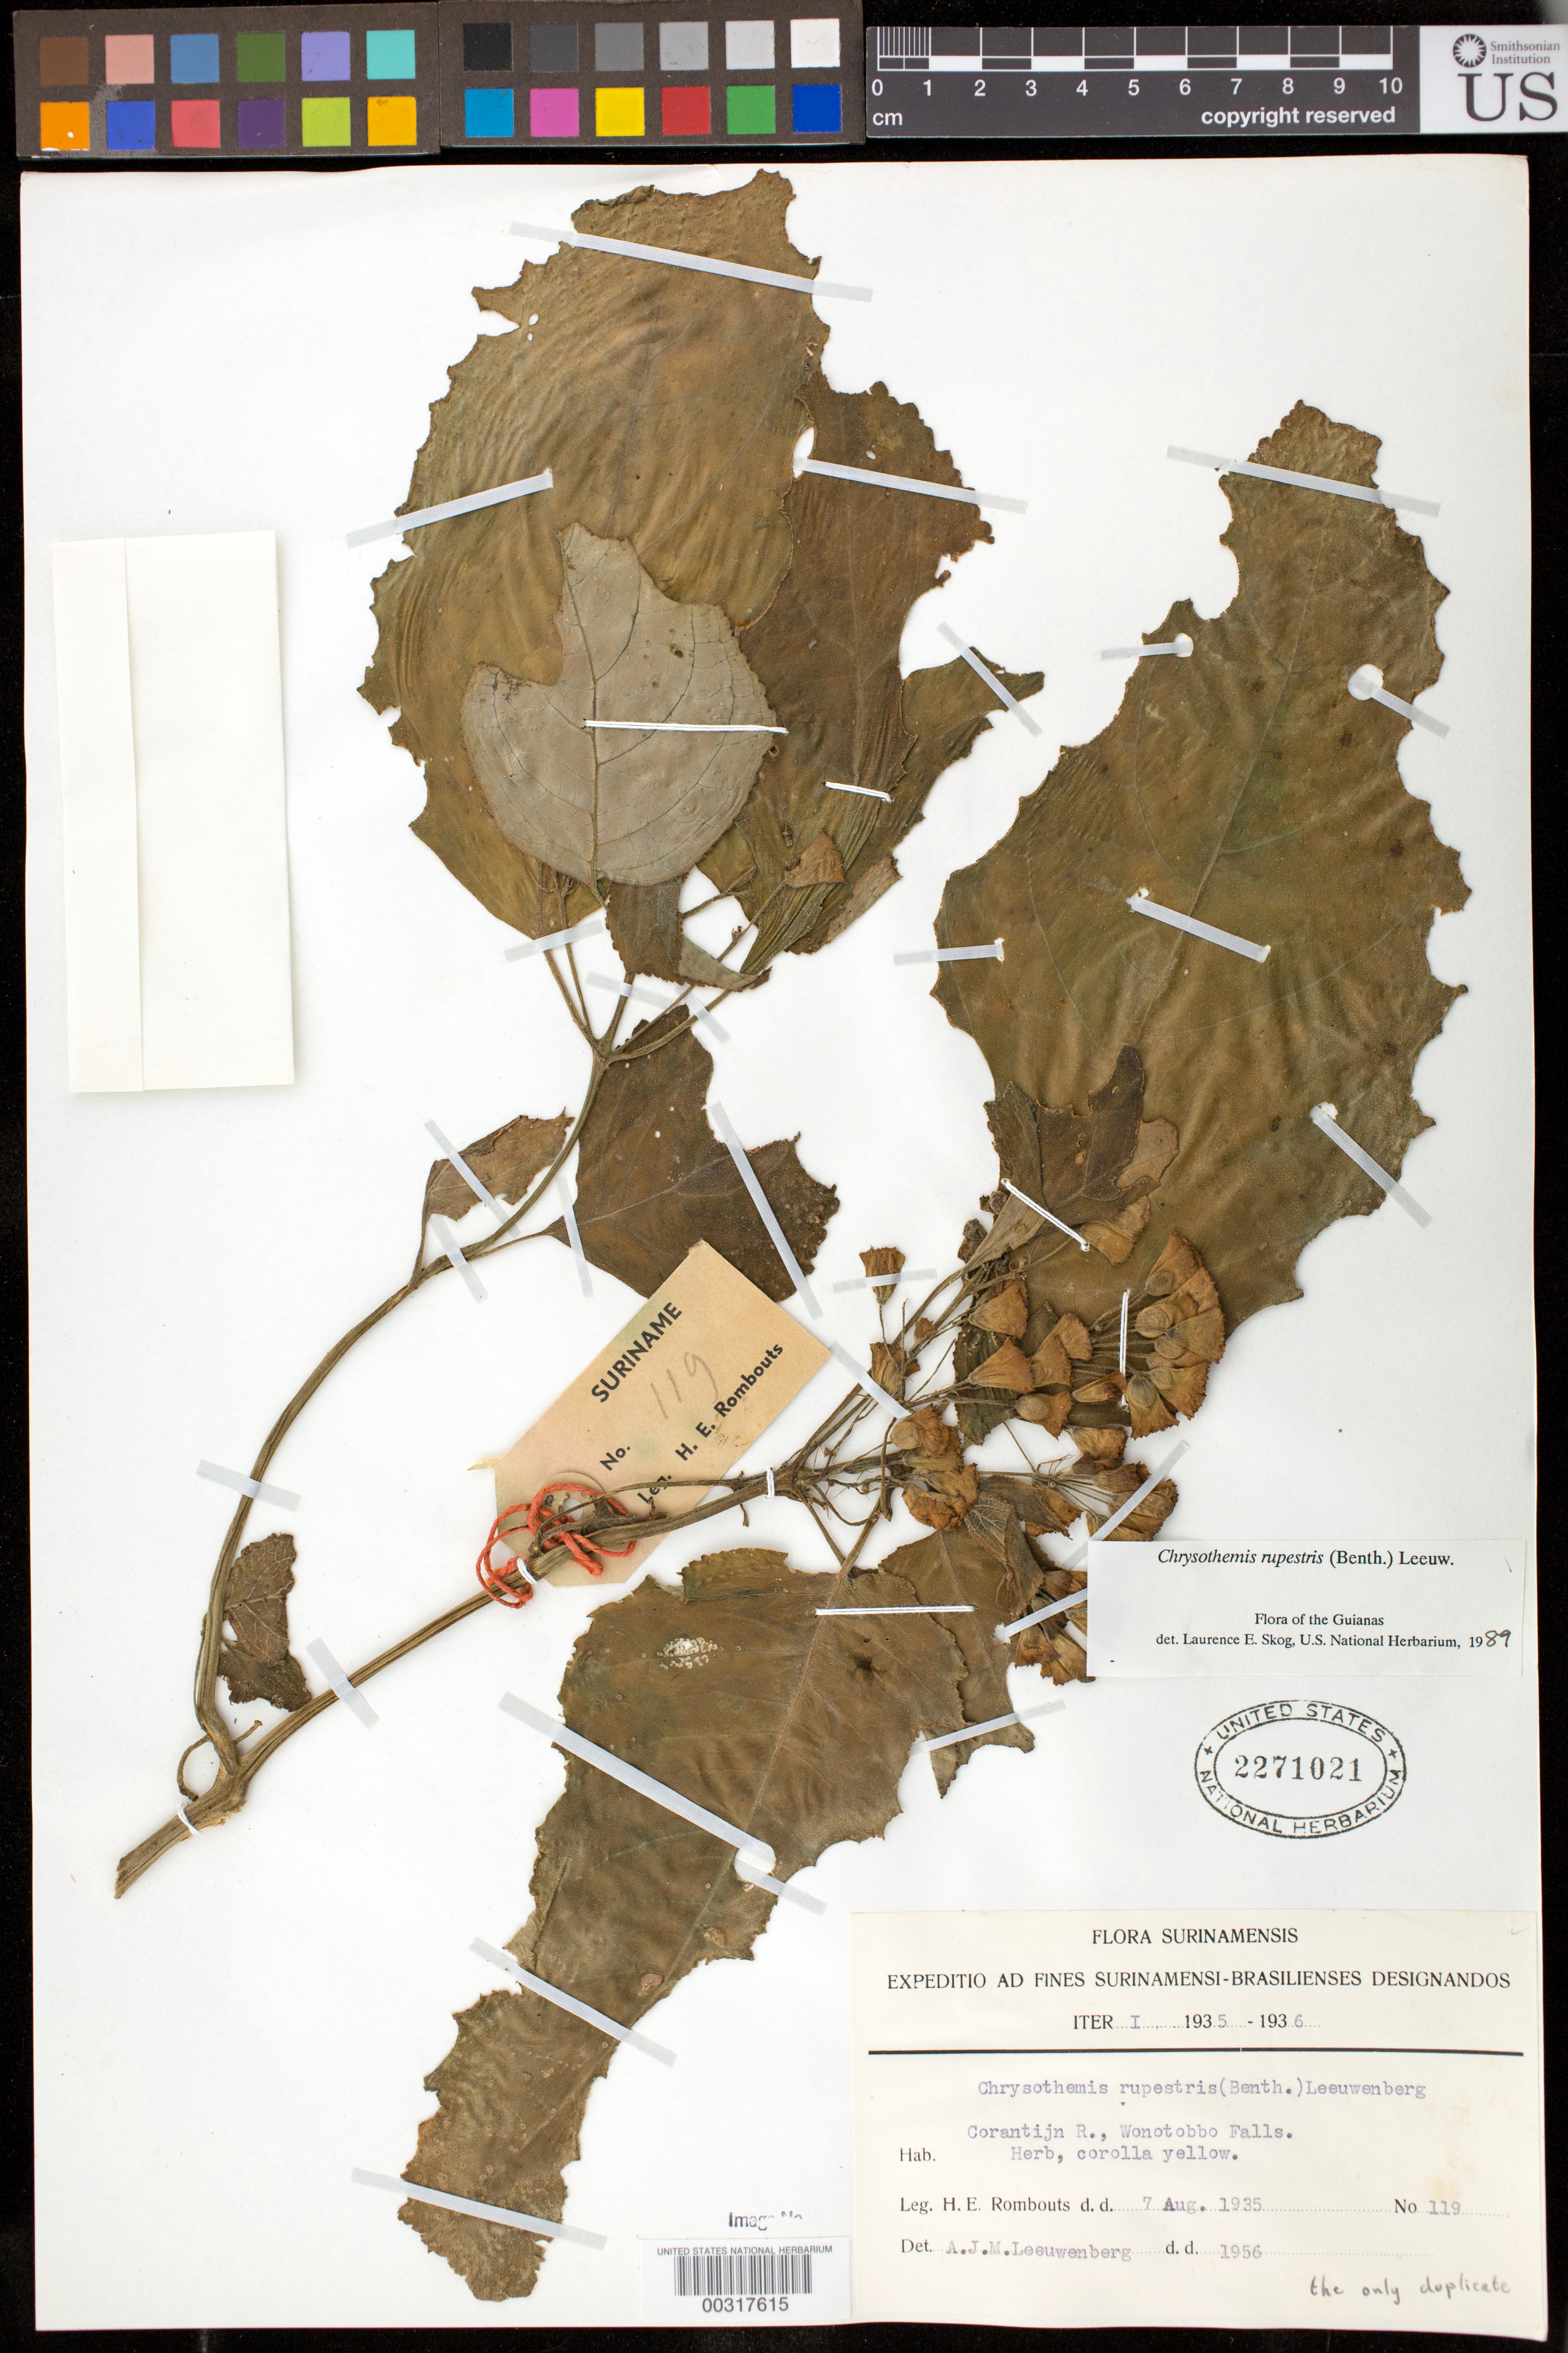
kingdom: Plantae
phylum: Tracheophyta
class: Magnoliopsida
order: Lamiales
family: Gesneriaceae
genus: Chrysothemis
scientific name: Chrysothemis rupestris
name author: (Benth.) Leeuwenb.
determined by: Skog, Laurence E.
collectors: H. Rombouts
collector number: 119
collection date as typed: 07 Aug 1935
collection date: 1935-08-07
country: Suriname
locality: Corantijn R., Wonotobbo Falls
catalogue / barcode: US 2271021